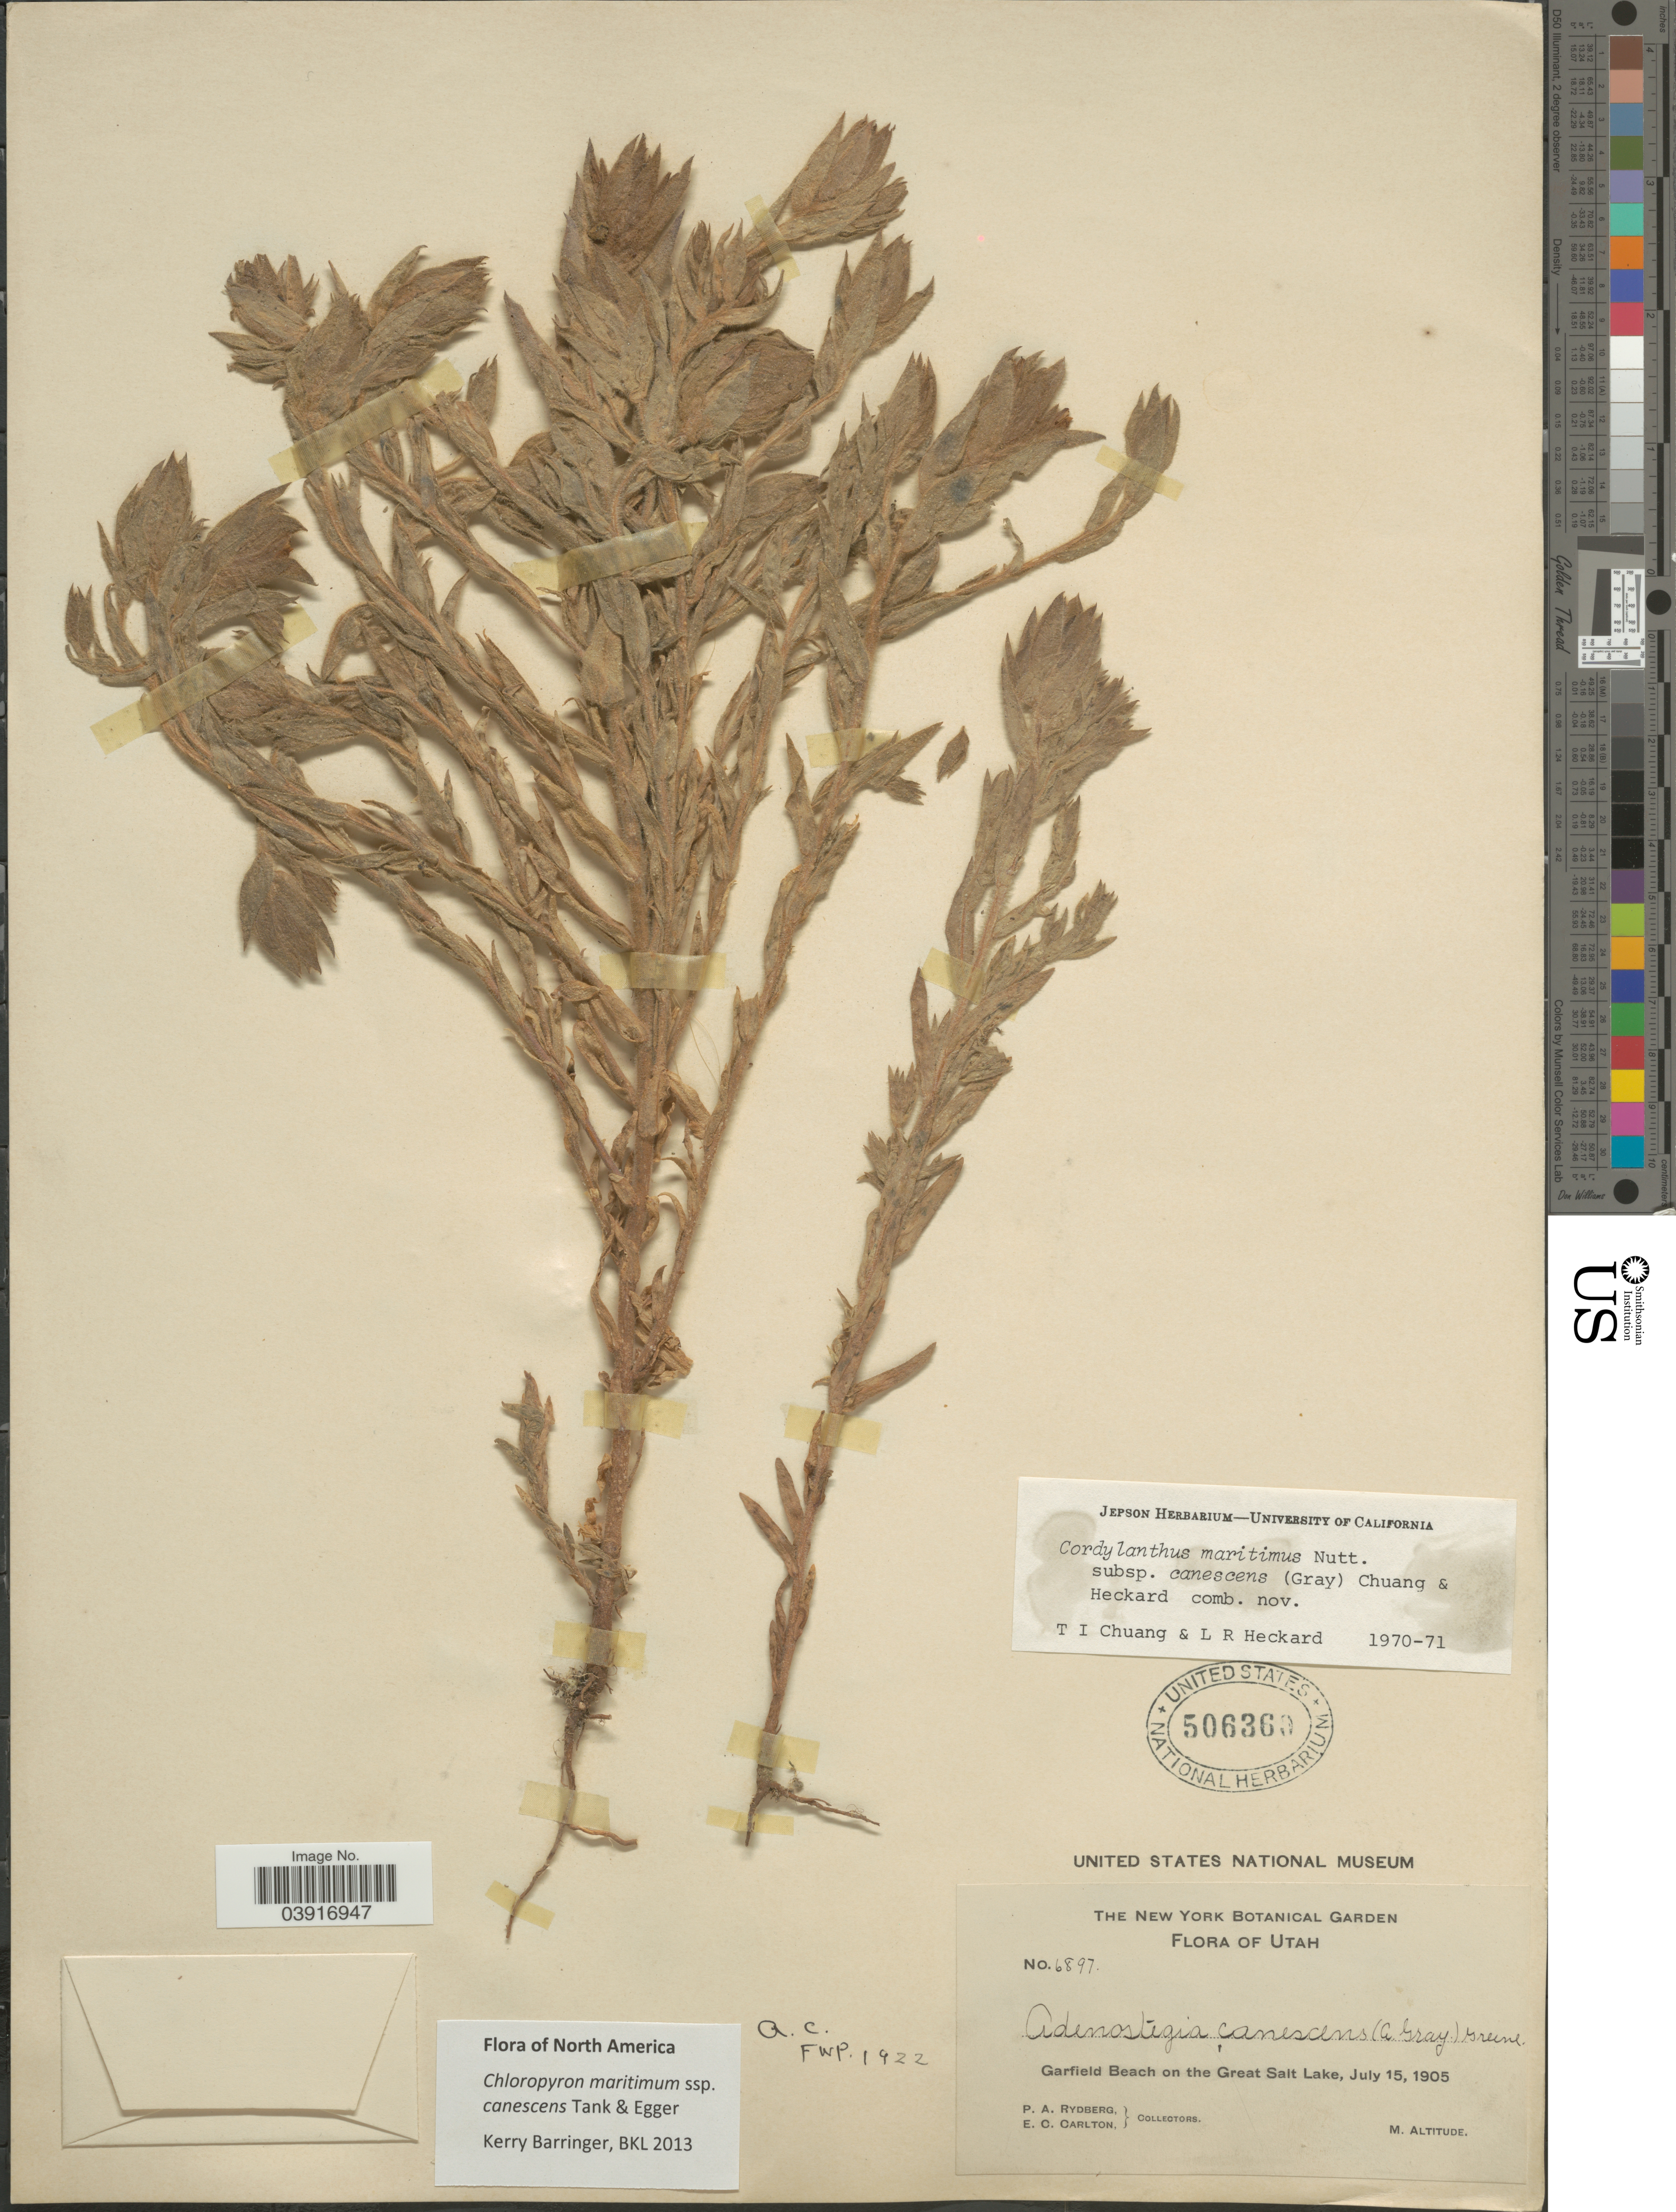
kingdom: Plantae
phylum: Tracheophyta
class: Magnoliopsida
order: Lamiales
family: Orobanchaceae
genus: Chloropyron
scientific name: Chloropyron maritimum subsp. canescens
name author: (A. Gray) Tank & J.M. Egger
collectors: P. A. Rydberg & E. Carlton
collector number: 6897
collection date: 1905-07-15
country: United States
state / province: Utah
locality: Garfield Beach on the Great Salt Lake.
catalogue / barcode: US 506360